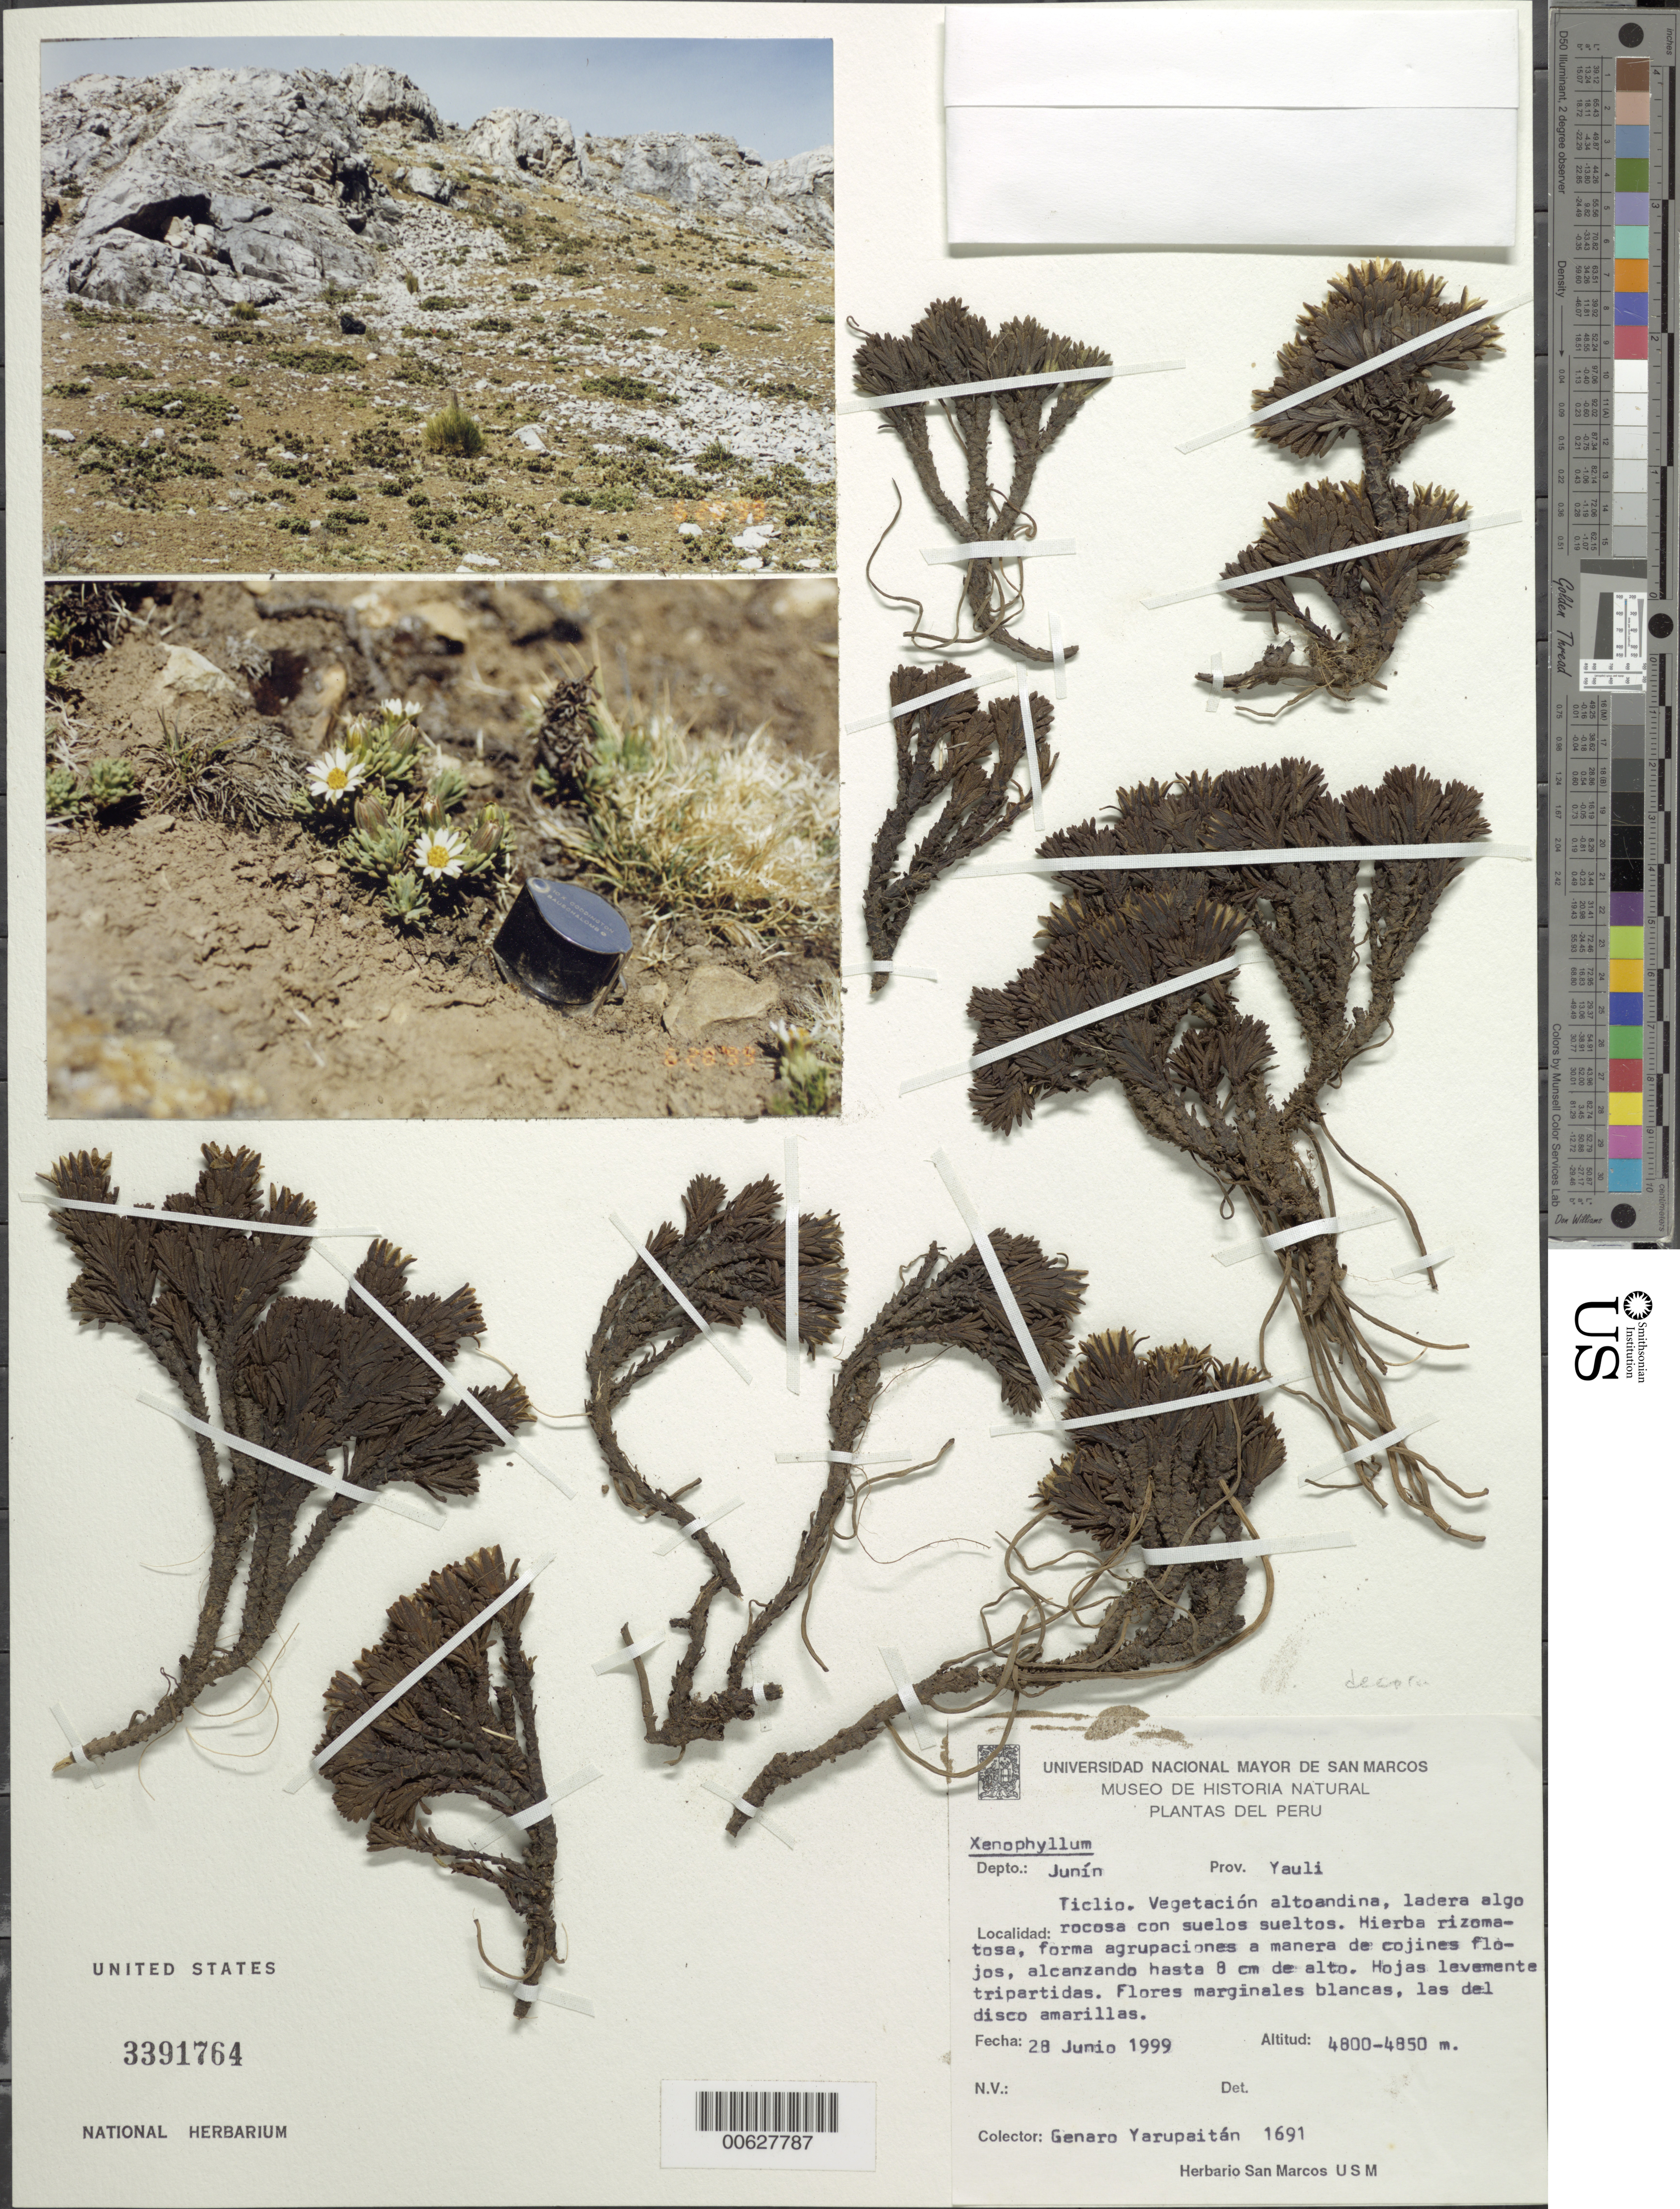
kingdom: Plantae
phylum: Tracheophyta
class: Magnoliopsida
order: Asterales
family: Asteraceae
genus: Xenophyllum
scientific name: Xenophyllum sp.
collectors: G. Yarupaitán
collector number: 1691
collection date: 1999-06-28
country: Peru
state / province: Junín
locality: Prov. Yauli, Ticlio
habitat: Vegetacion altoandina, ladera algo rocosa con suelos sueltos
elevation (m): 4800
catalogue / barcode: US 3391764